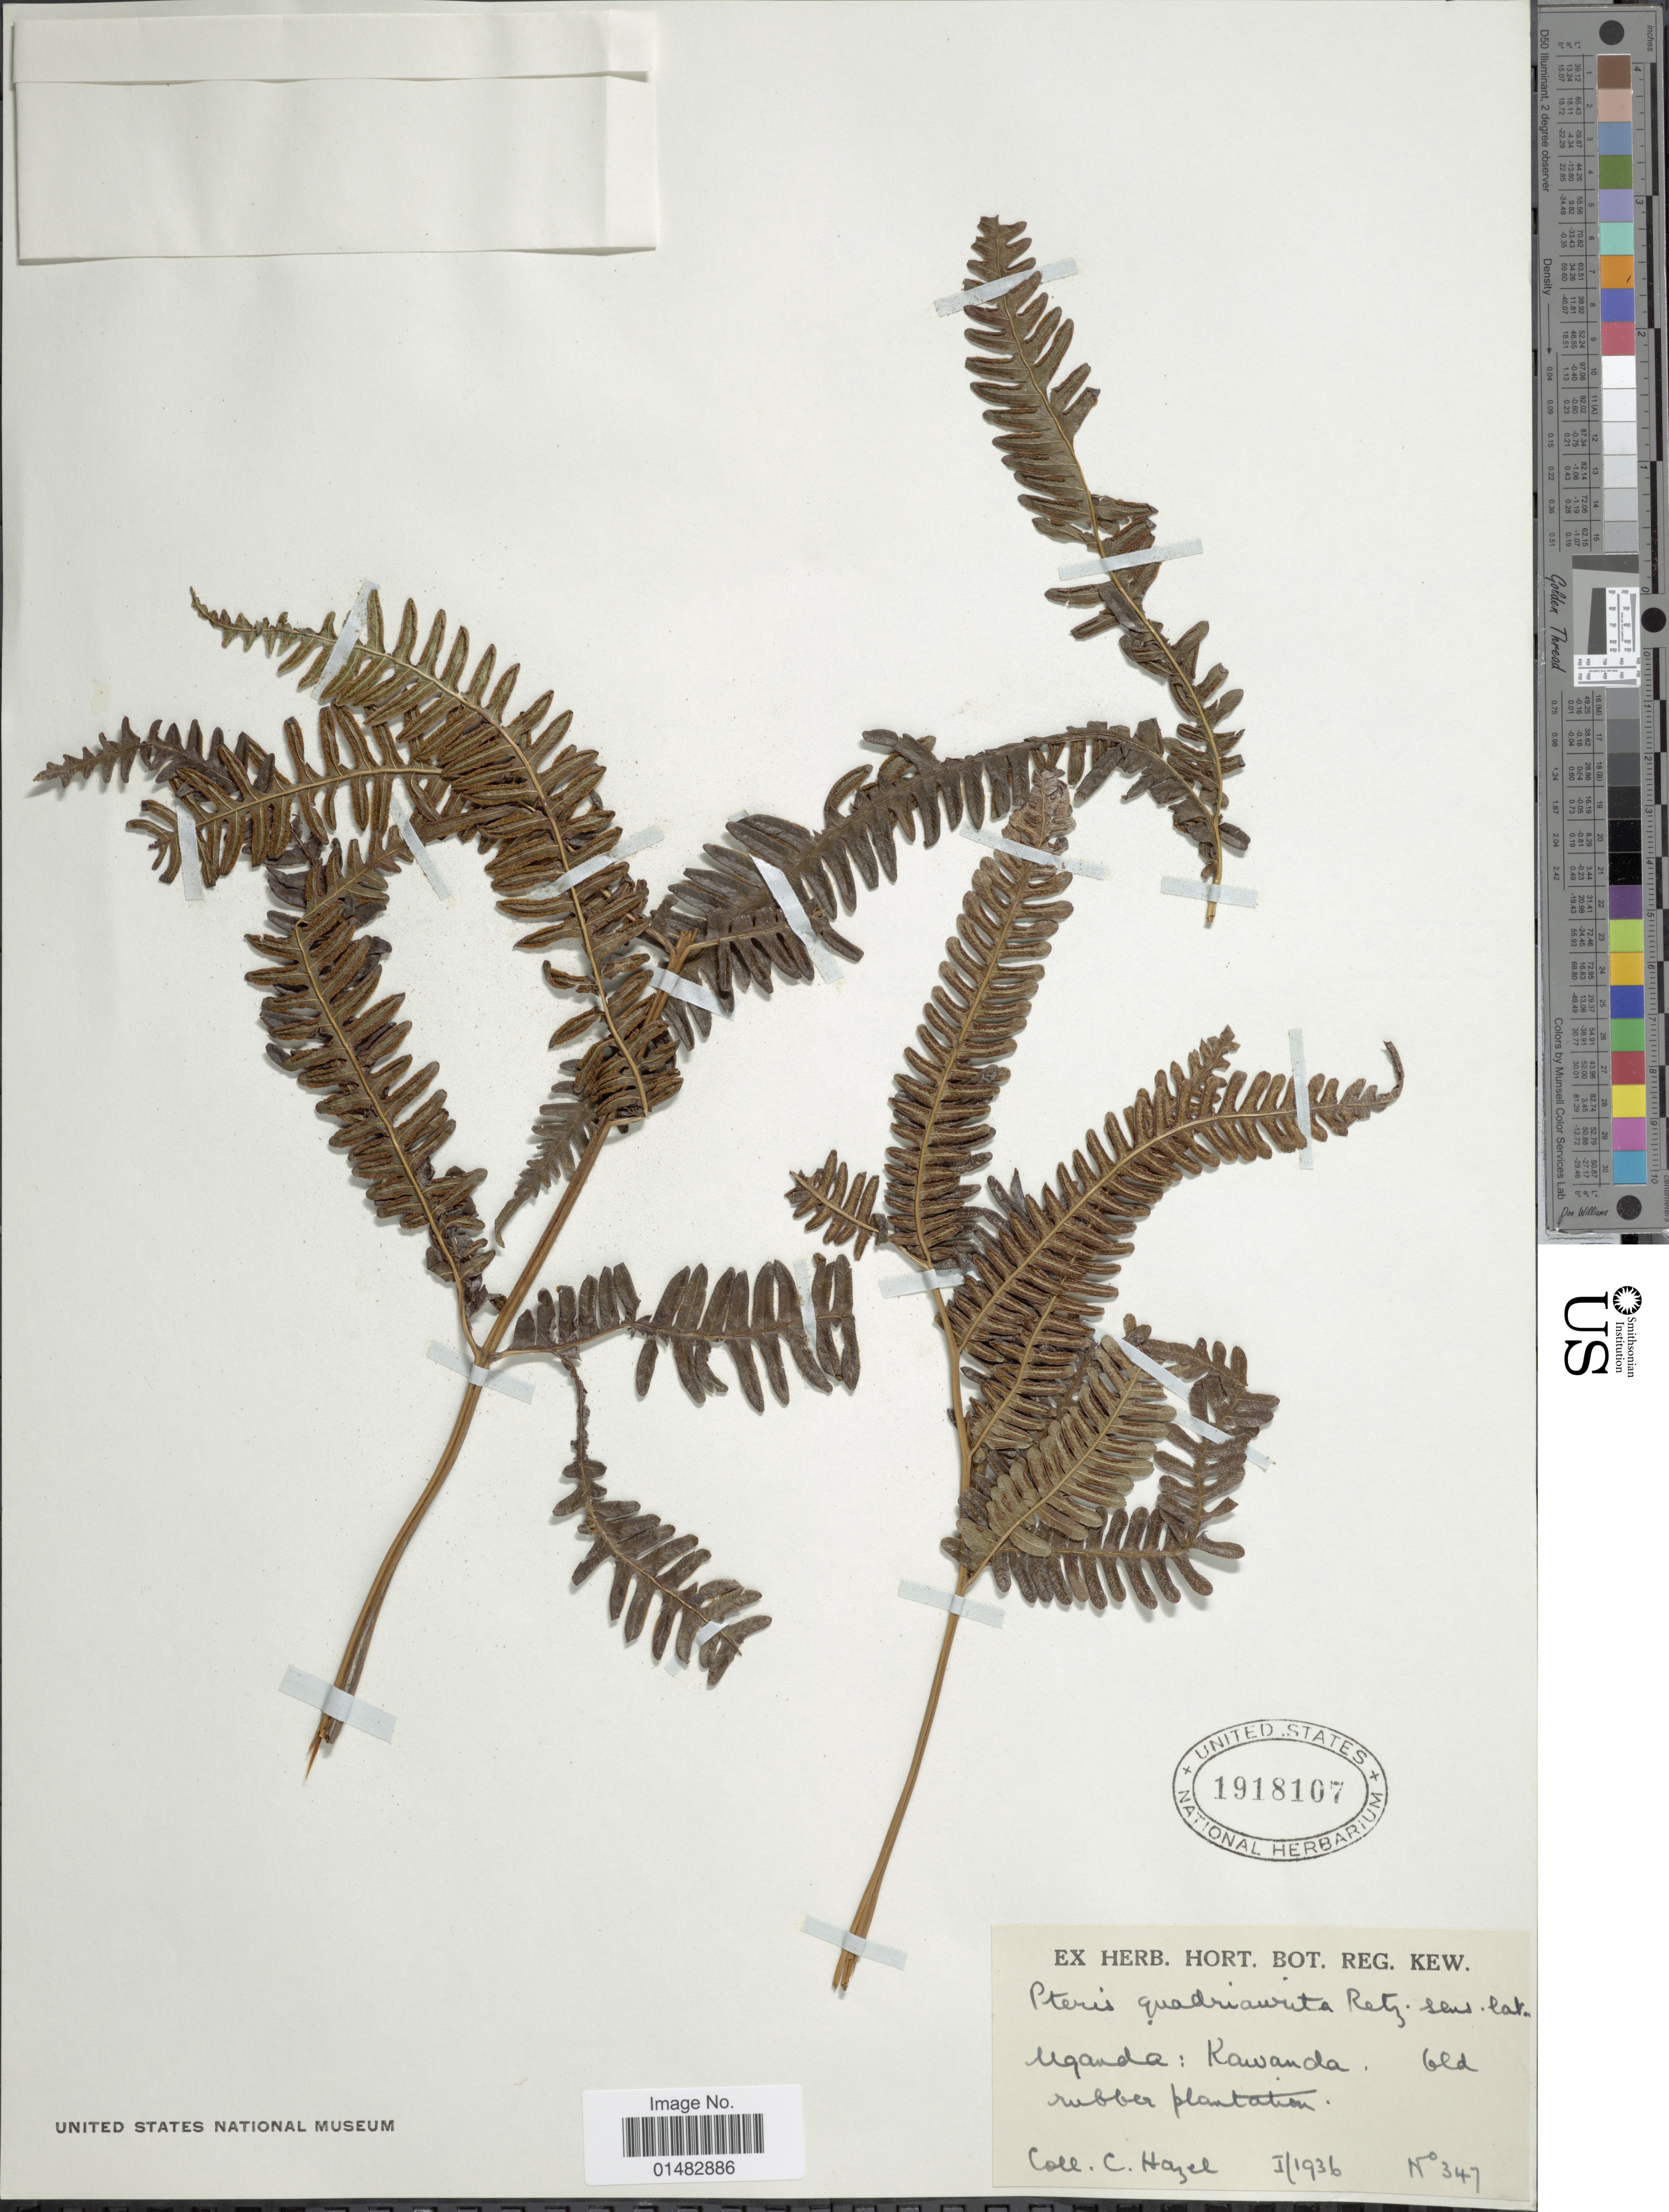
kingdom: Plantae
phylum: Tracheophyta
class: Polypodiopsida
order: Polypodiales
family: Pteridaceae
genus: Pteris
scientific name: Pteris quadriaurita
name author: Retz.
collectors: C. Hazel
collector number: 347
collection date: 1936-01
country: Uganda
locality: Kawanda, Old Rubber Plantation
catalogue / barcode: US 1918107